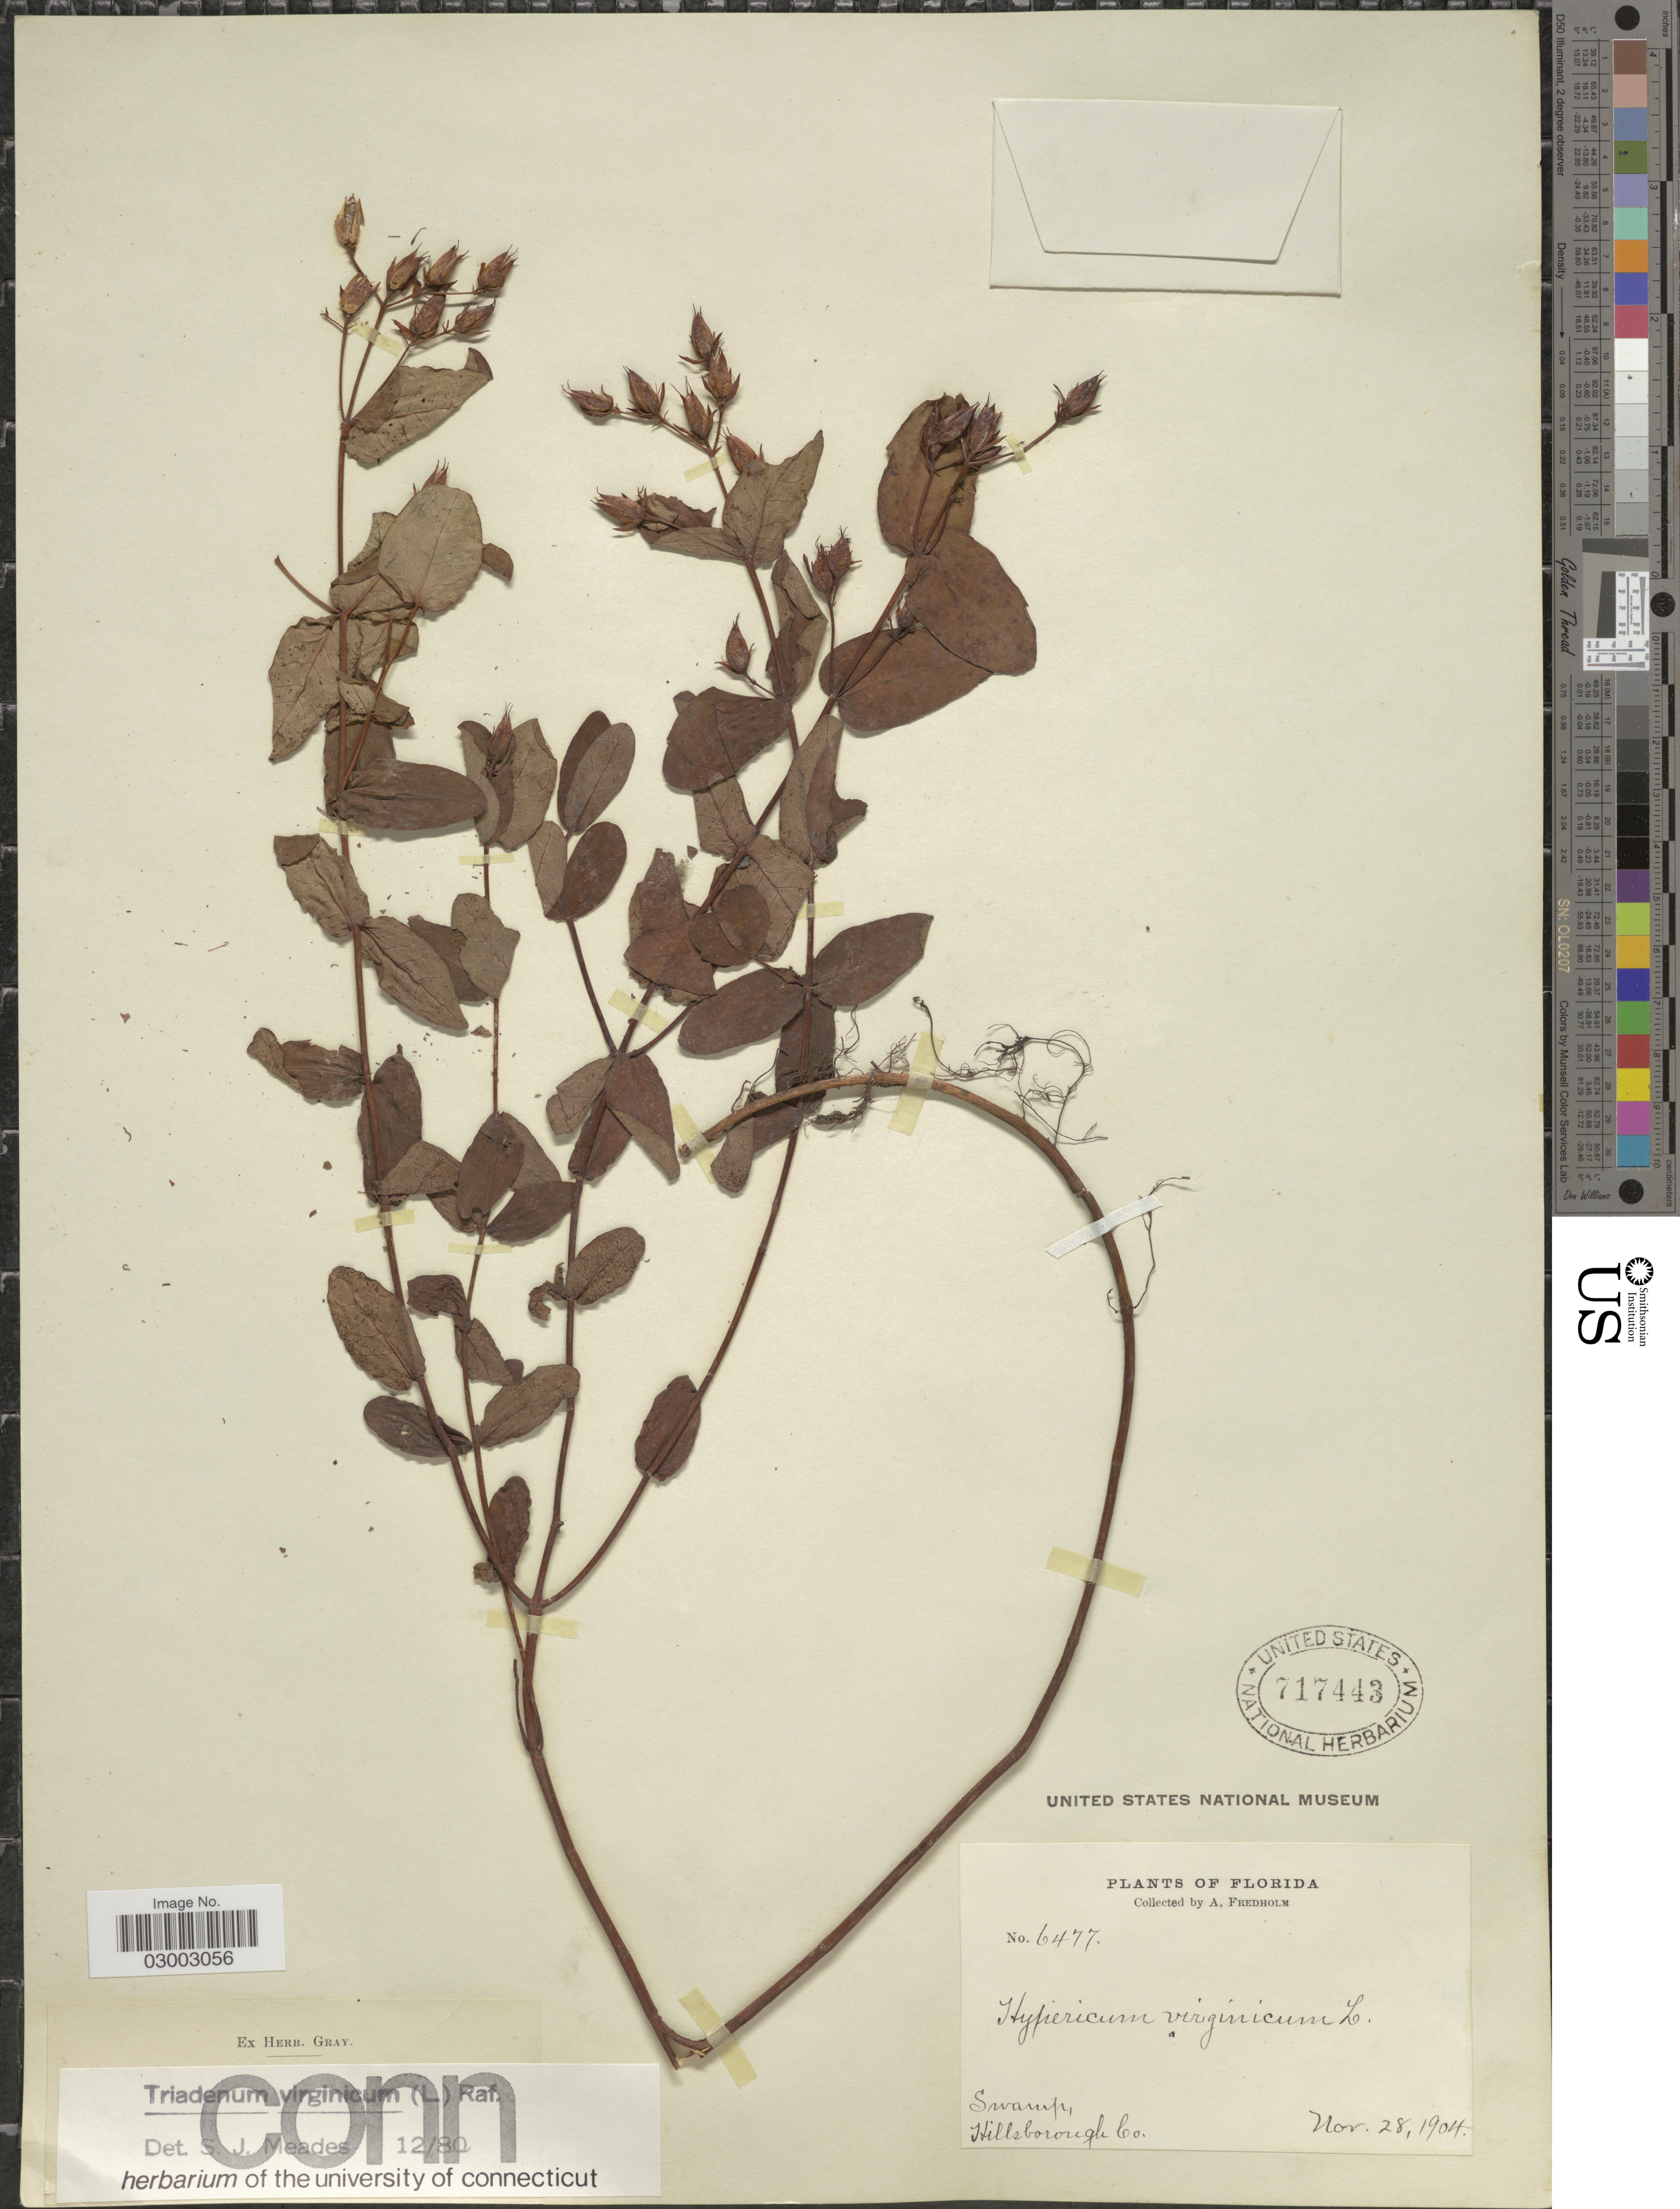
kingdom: Plantae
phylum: Tracheophyta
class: Magnoliopsida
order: Malpighiales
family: Hypericaceae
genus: Hypericum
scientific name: Hypericum virginicum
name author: L.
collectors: A. Fredholm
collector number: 6477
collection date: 1904-11-28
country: United States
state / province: Florida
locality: Swamp, Hillsborough Co.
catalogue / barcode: US 717443